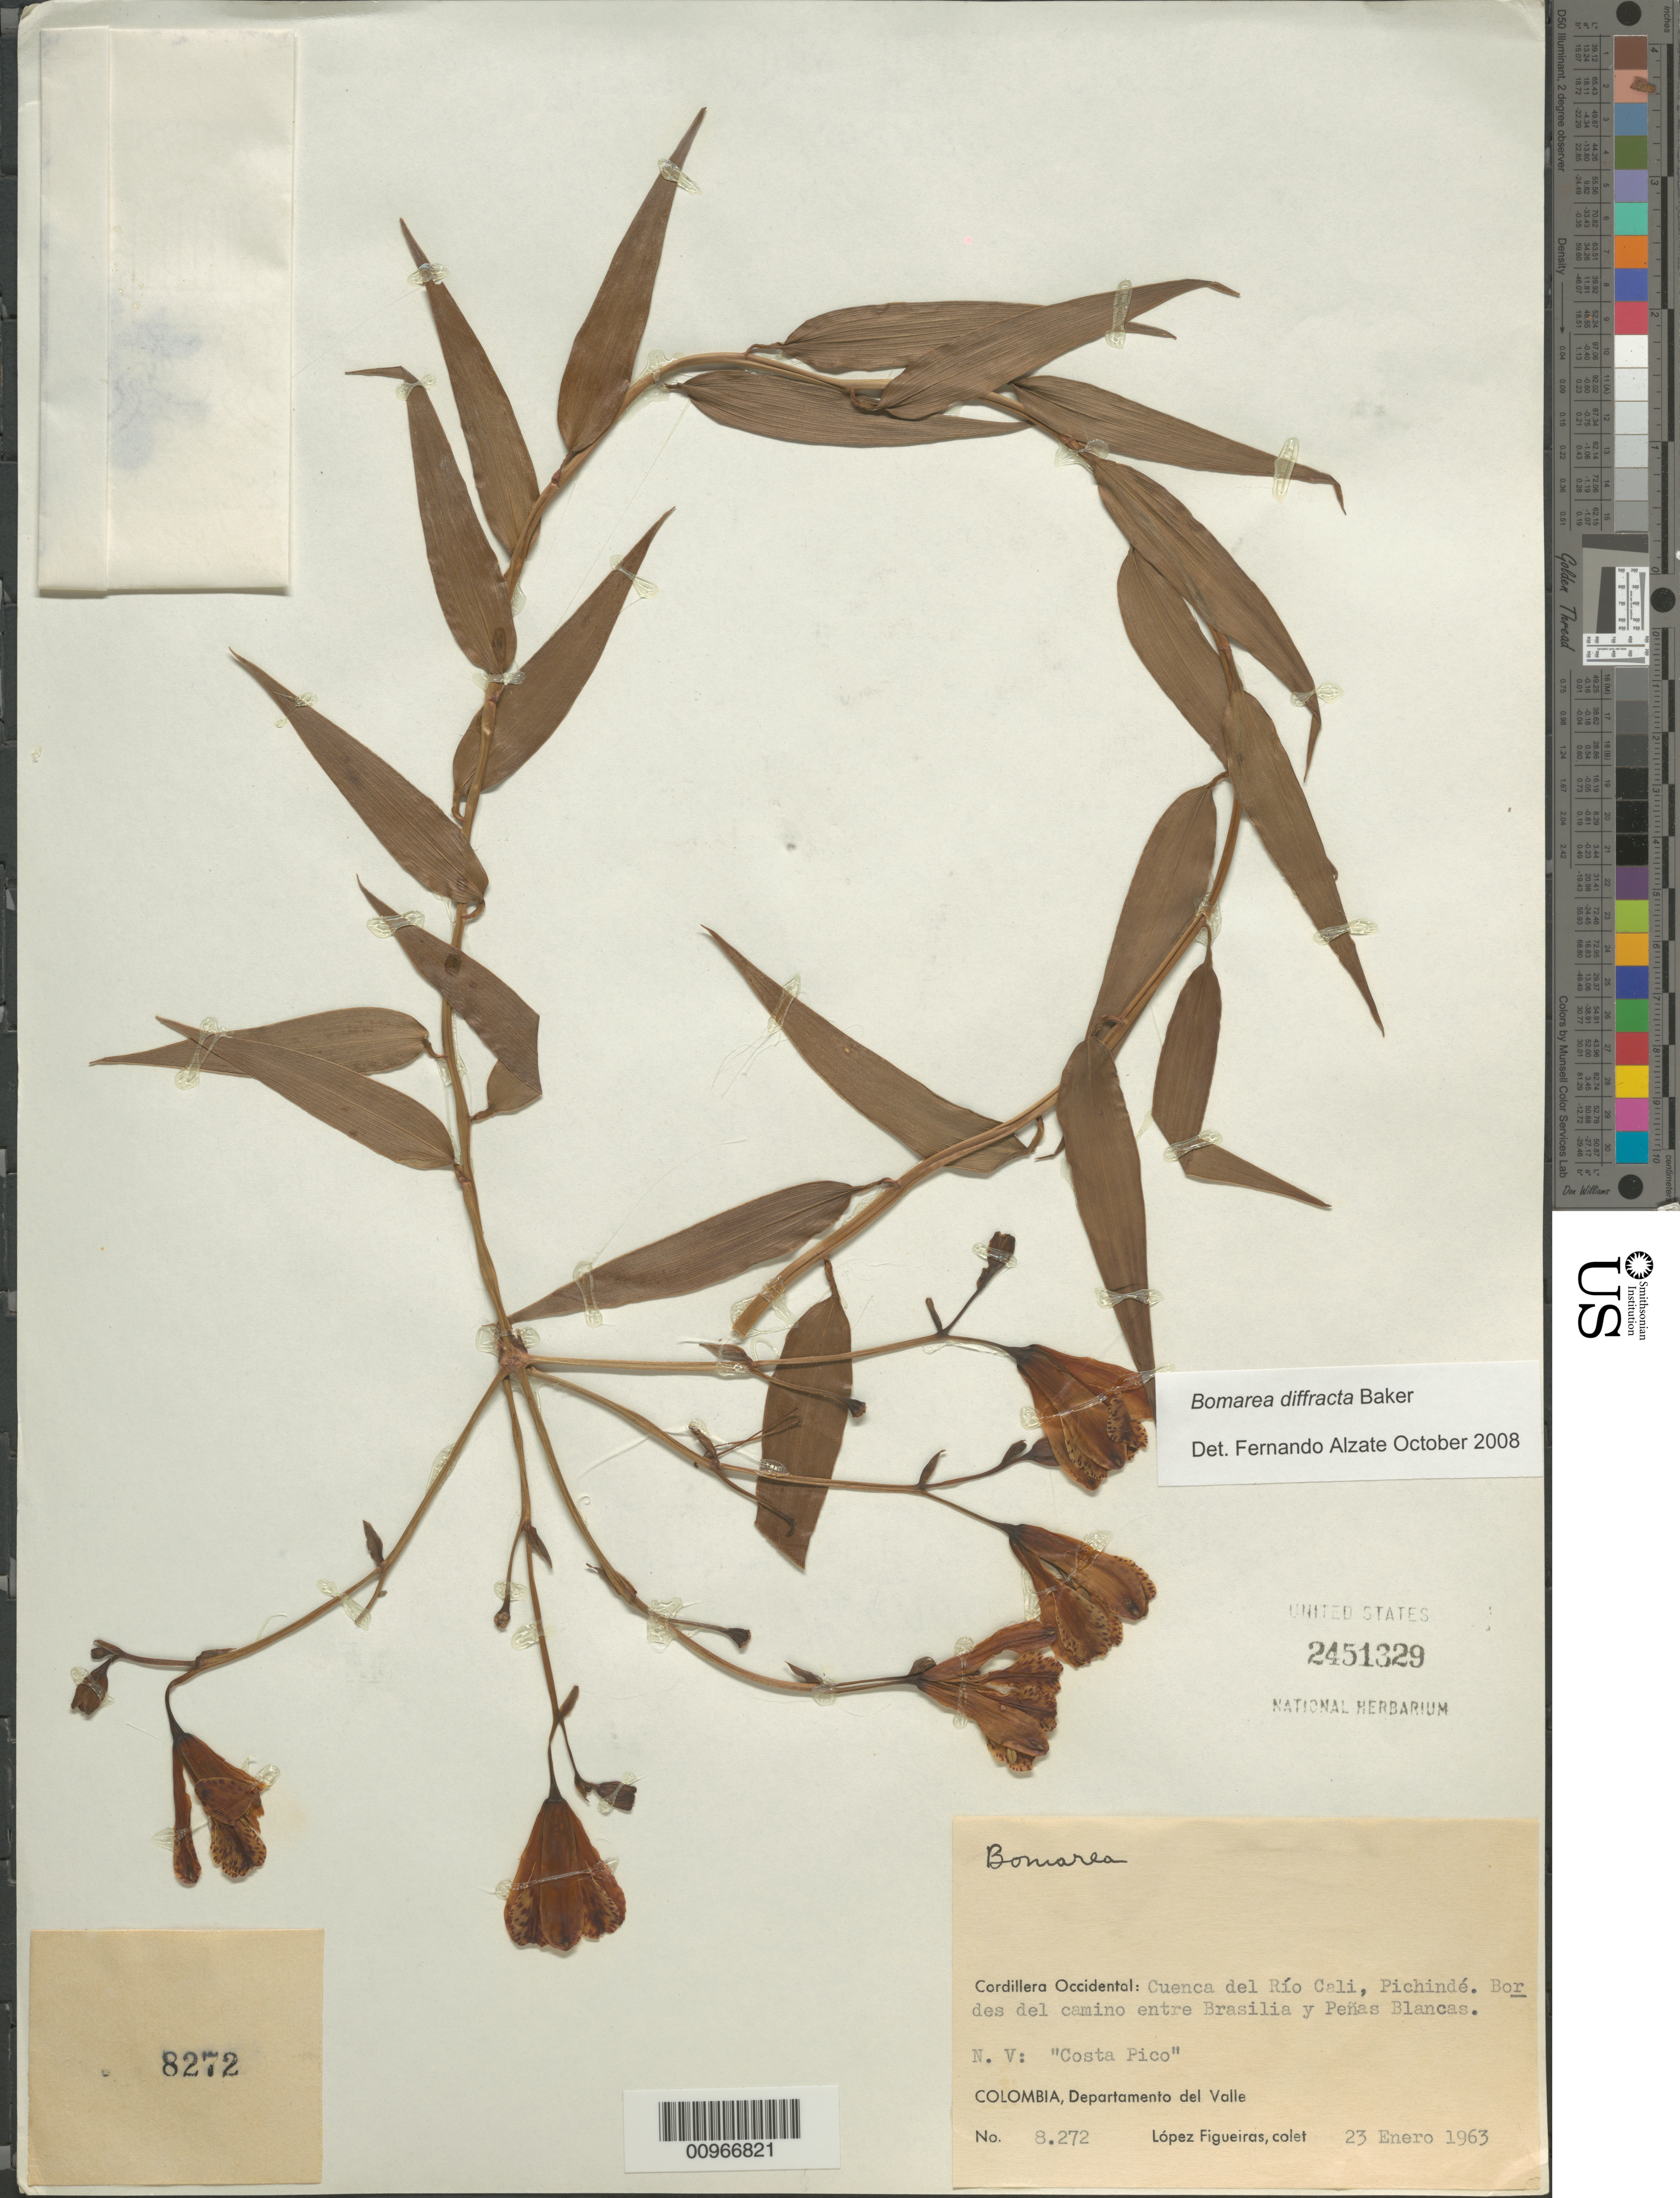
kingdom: Plantae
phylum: Tracheophyta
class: Liliopsida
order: Liliales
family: Alstroemeriaceae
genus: Bomarea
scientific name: Bomarea diffracta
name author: Baker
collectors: M. López Figueiras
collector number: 8272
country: Colombia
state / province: Valle del Cauca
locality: Cuenca del Rio Cali, Pichinde, between Brasilia and Penas Blancas.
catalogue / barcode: US 2451329